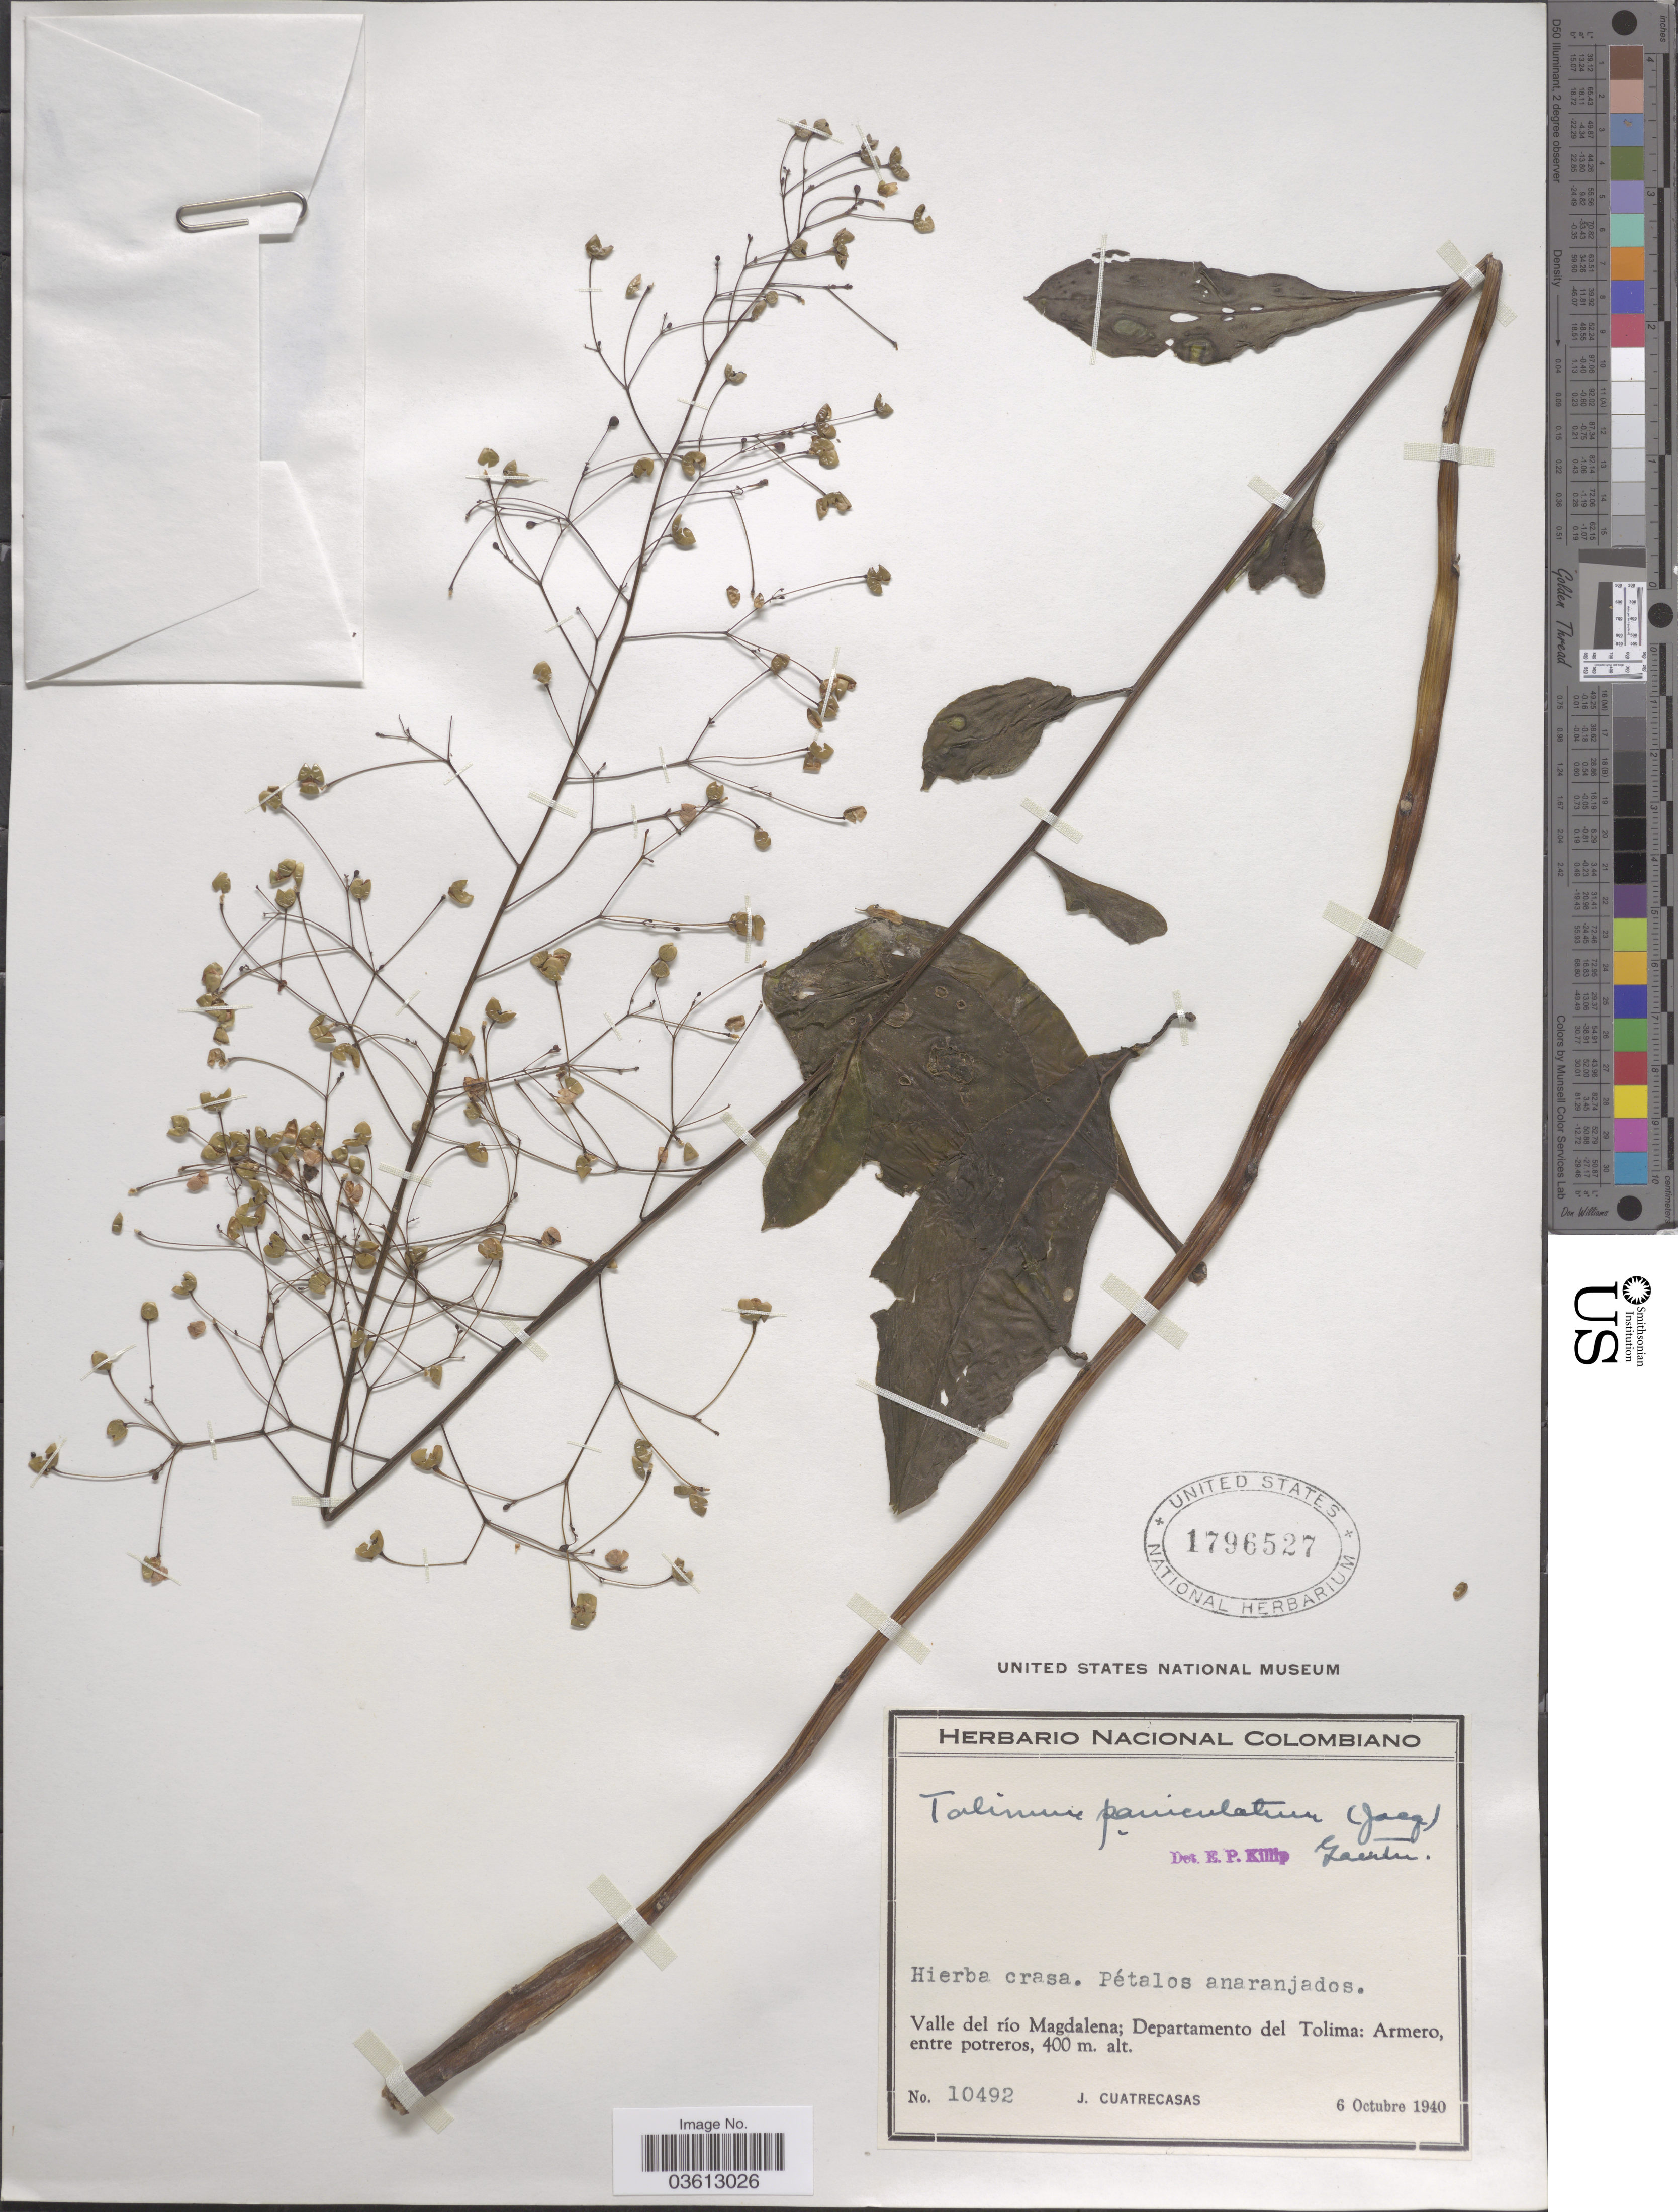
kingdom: Plantae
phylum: Tracheophyta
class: Magnoliopsida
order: Caryophyllales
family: Talinaceae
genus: Talinum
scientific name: Talinum paniculatum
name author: (Jacq.) Gaertn.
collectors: J. Cuatrecasas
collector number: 10492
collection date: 1940-10-06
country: Colombia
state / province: Tolima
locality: Valle del río Magdalena; Departamento del Tolima: Armero, entre potreros.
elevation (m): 400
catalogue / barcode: US 1796527